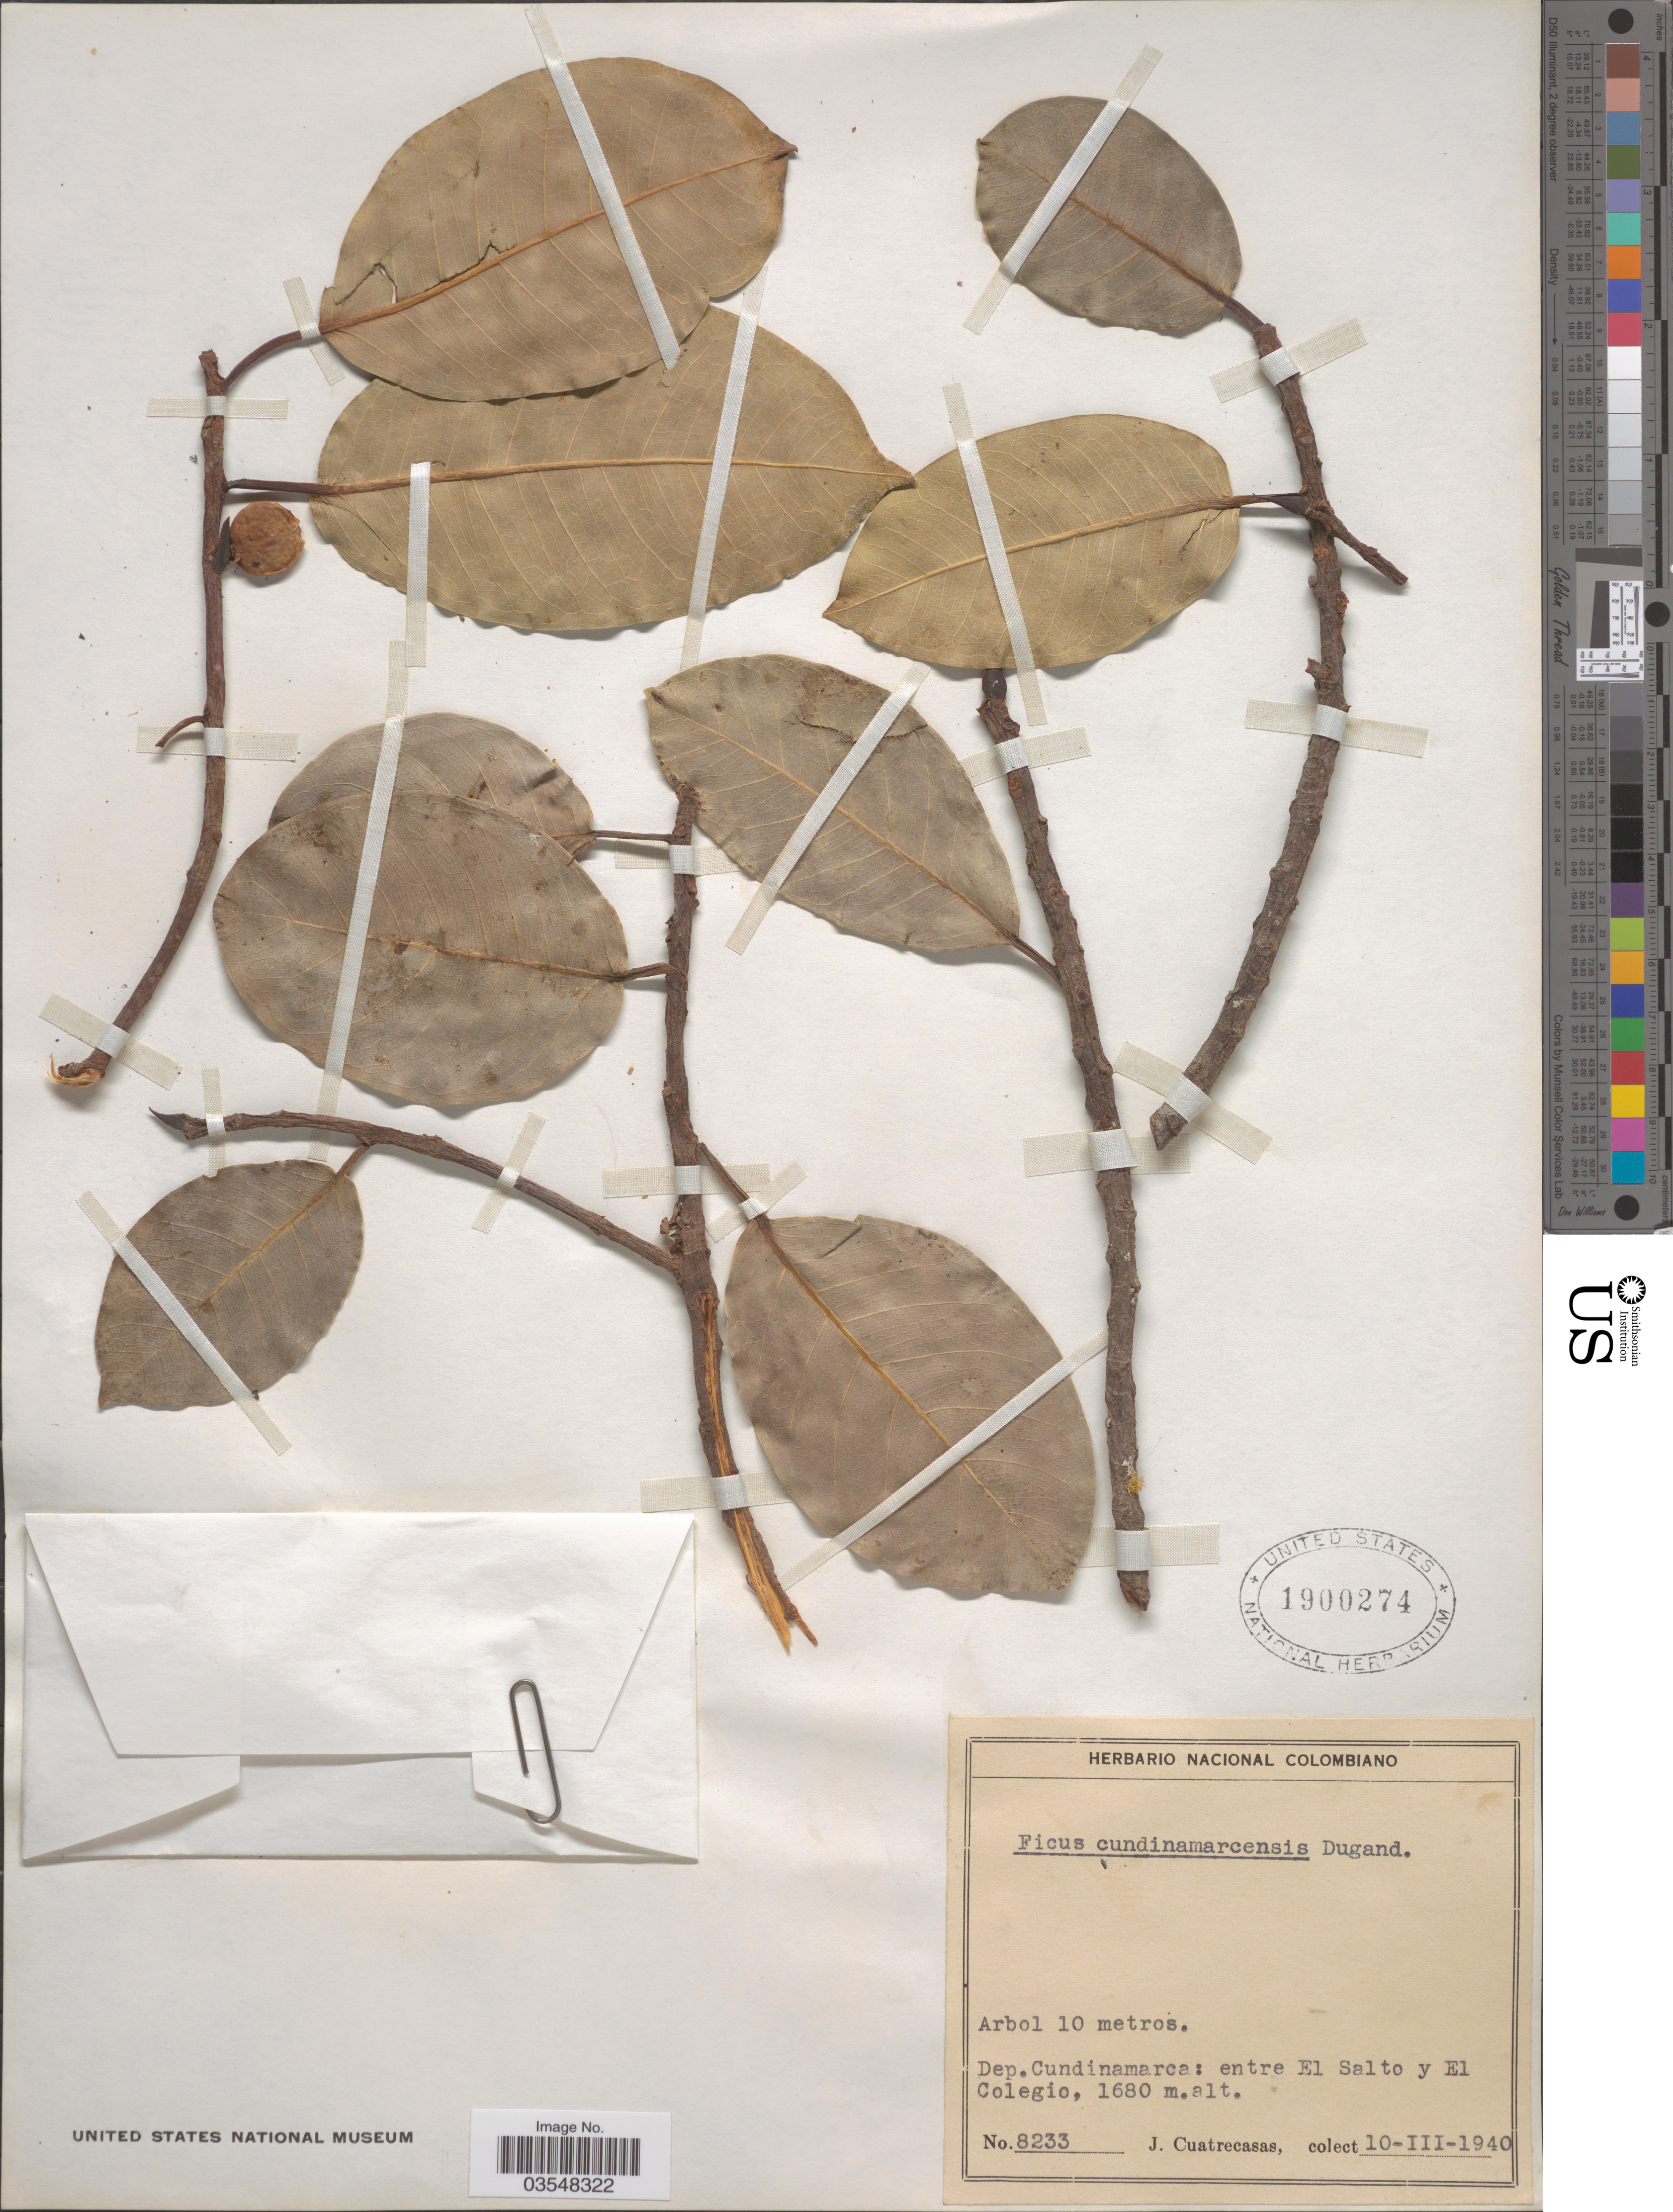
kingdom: Plantae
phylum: Tracheophyta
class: Magnoliopsida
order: Rosales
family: Moraceae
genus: Ficus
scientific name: Ficus cundinamarcensis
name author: Dugand G.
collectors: J. Cuatrecasas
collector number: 8233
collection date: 1940-03-10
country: Colombia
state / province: Cundinamarca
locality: Dep. Cundinamarca: entre El Salto y El Colegio.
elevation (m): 1680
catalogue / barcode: US 1900274